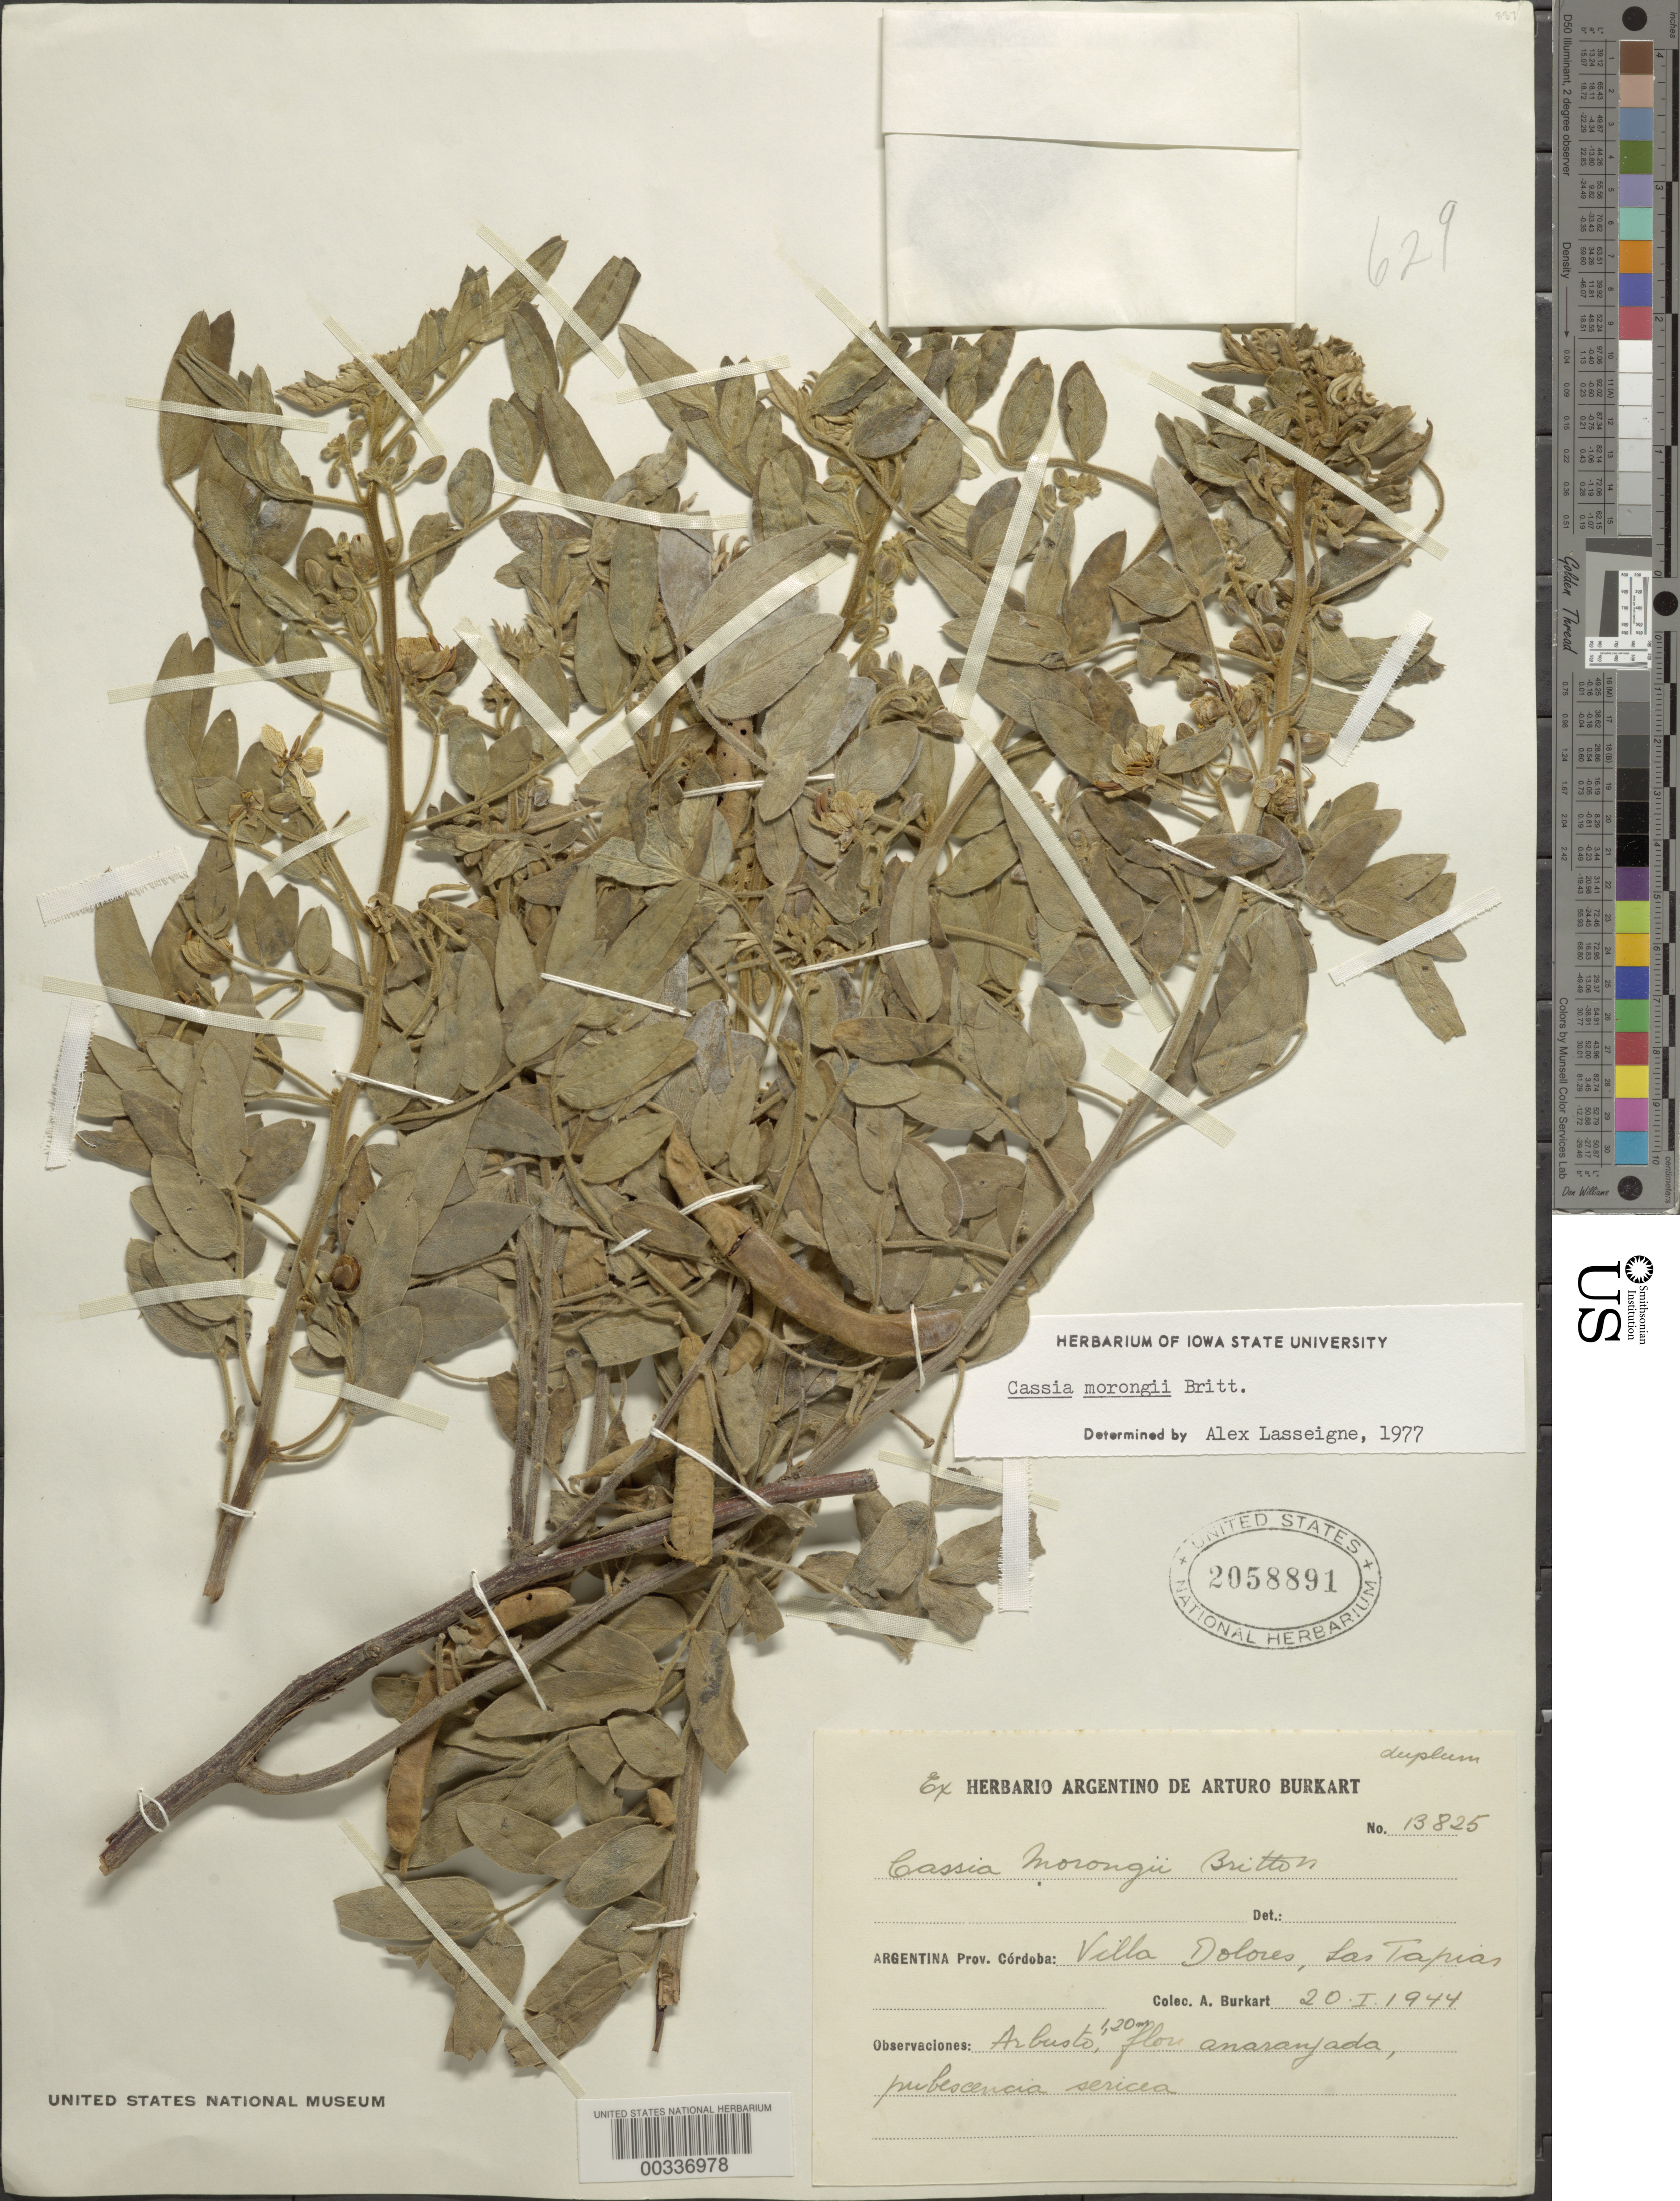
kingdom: Plantae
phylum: Tracheophyta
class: Magnoliopsida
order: Fabales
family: Fabaceae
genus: Senna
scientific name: Senna morongii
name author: (Britton) H.S. Irwin & Barneby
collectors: A. E. Burkart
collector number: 13825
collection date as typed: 20 Jan 1944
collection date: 1944-01-20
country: Argentina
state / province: Córdoba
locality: Villa Dolores, las Tapias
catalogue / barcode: US 2058891